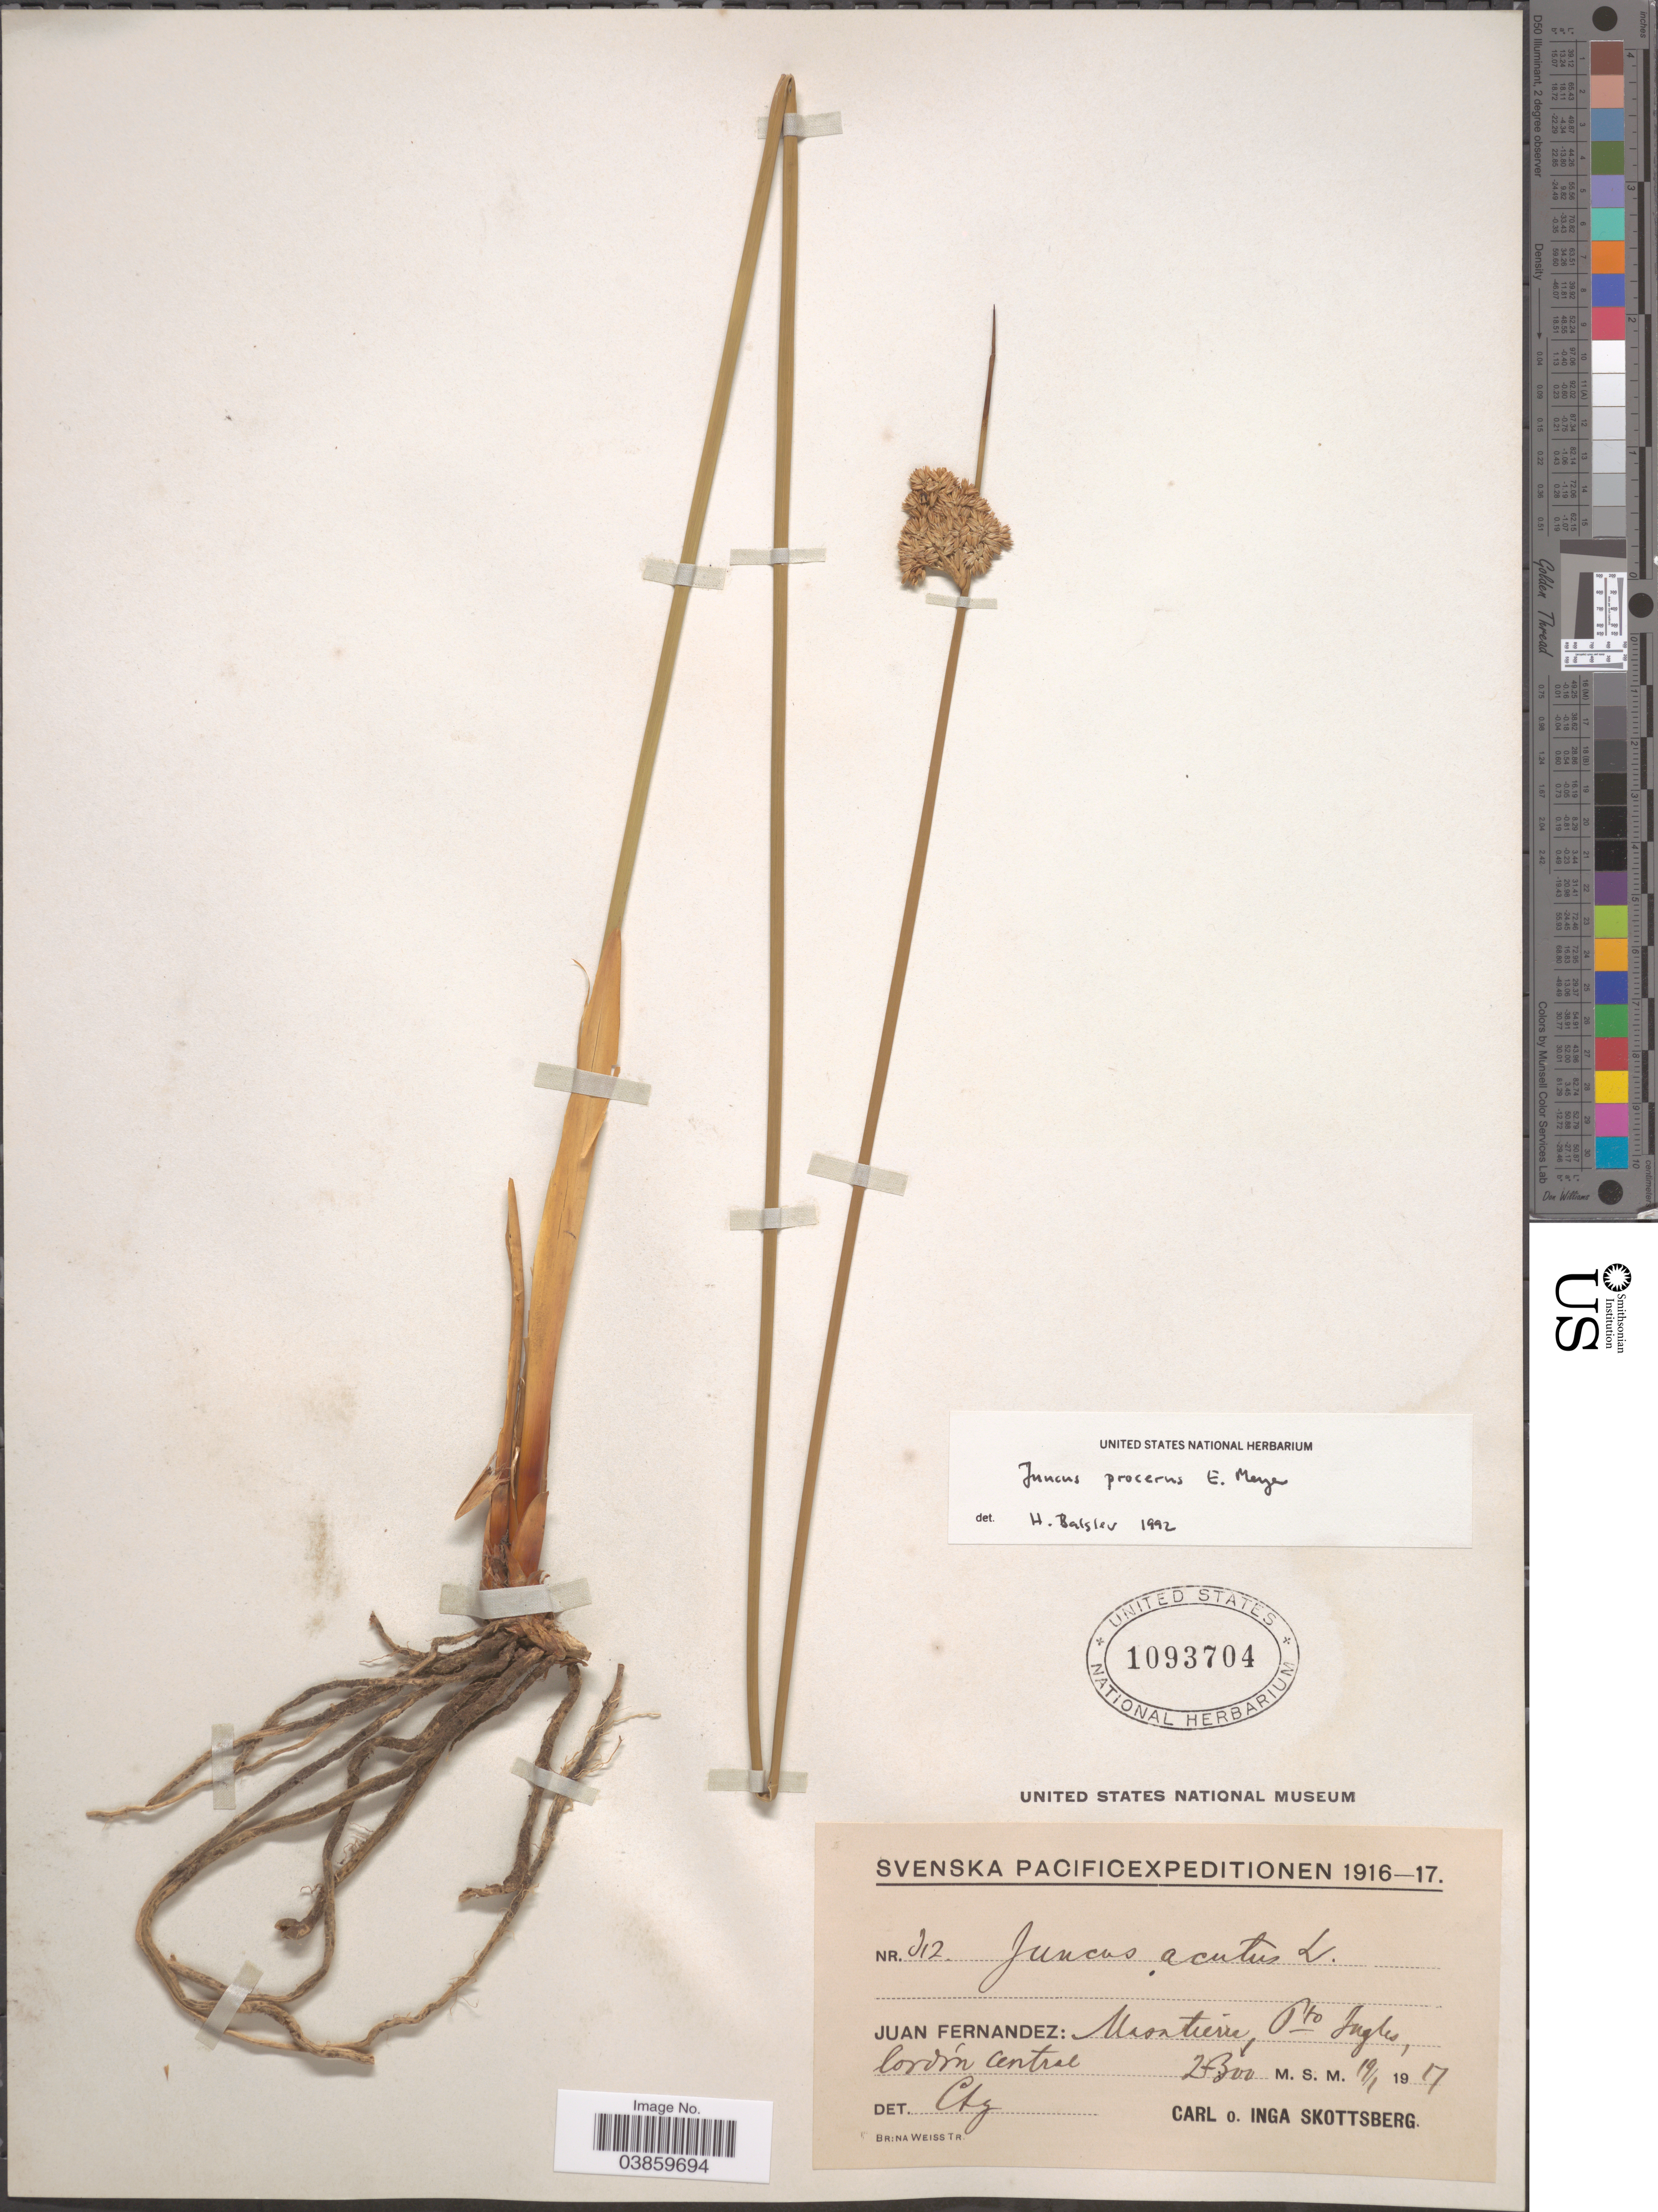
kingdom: Plantae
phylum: Tracheophyta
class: Liliopsida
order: Poales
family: Juncaceae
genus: Juncus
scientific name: Juncus procerus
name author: E. Mey.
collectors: C. Skottsberg & I. Skottsberg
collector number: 912*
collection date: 1917-01-19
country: Chile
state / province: Valparaíso (V)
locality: Juan Fernandez: Masatierra, Pto Ingles, Cordón Central.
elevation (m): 200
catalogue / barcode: US 1093704